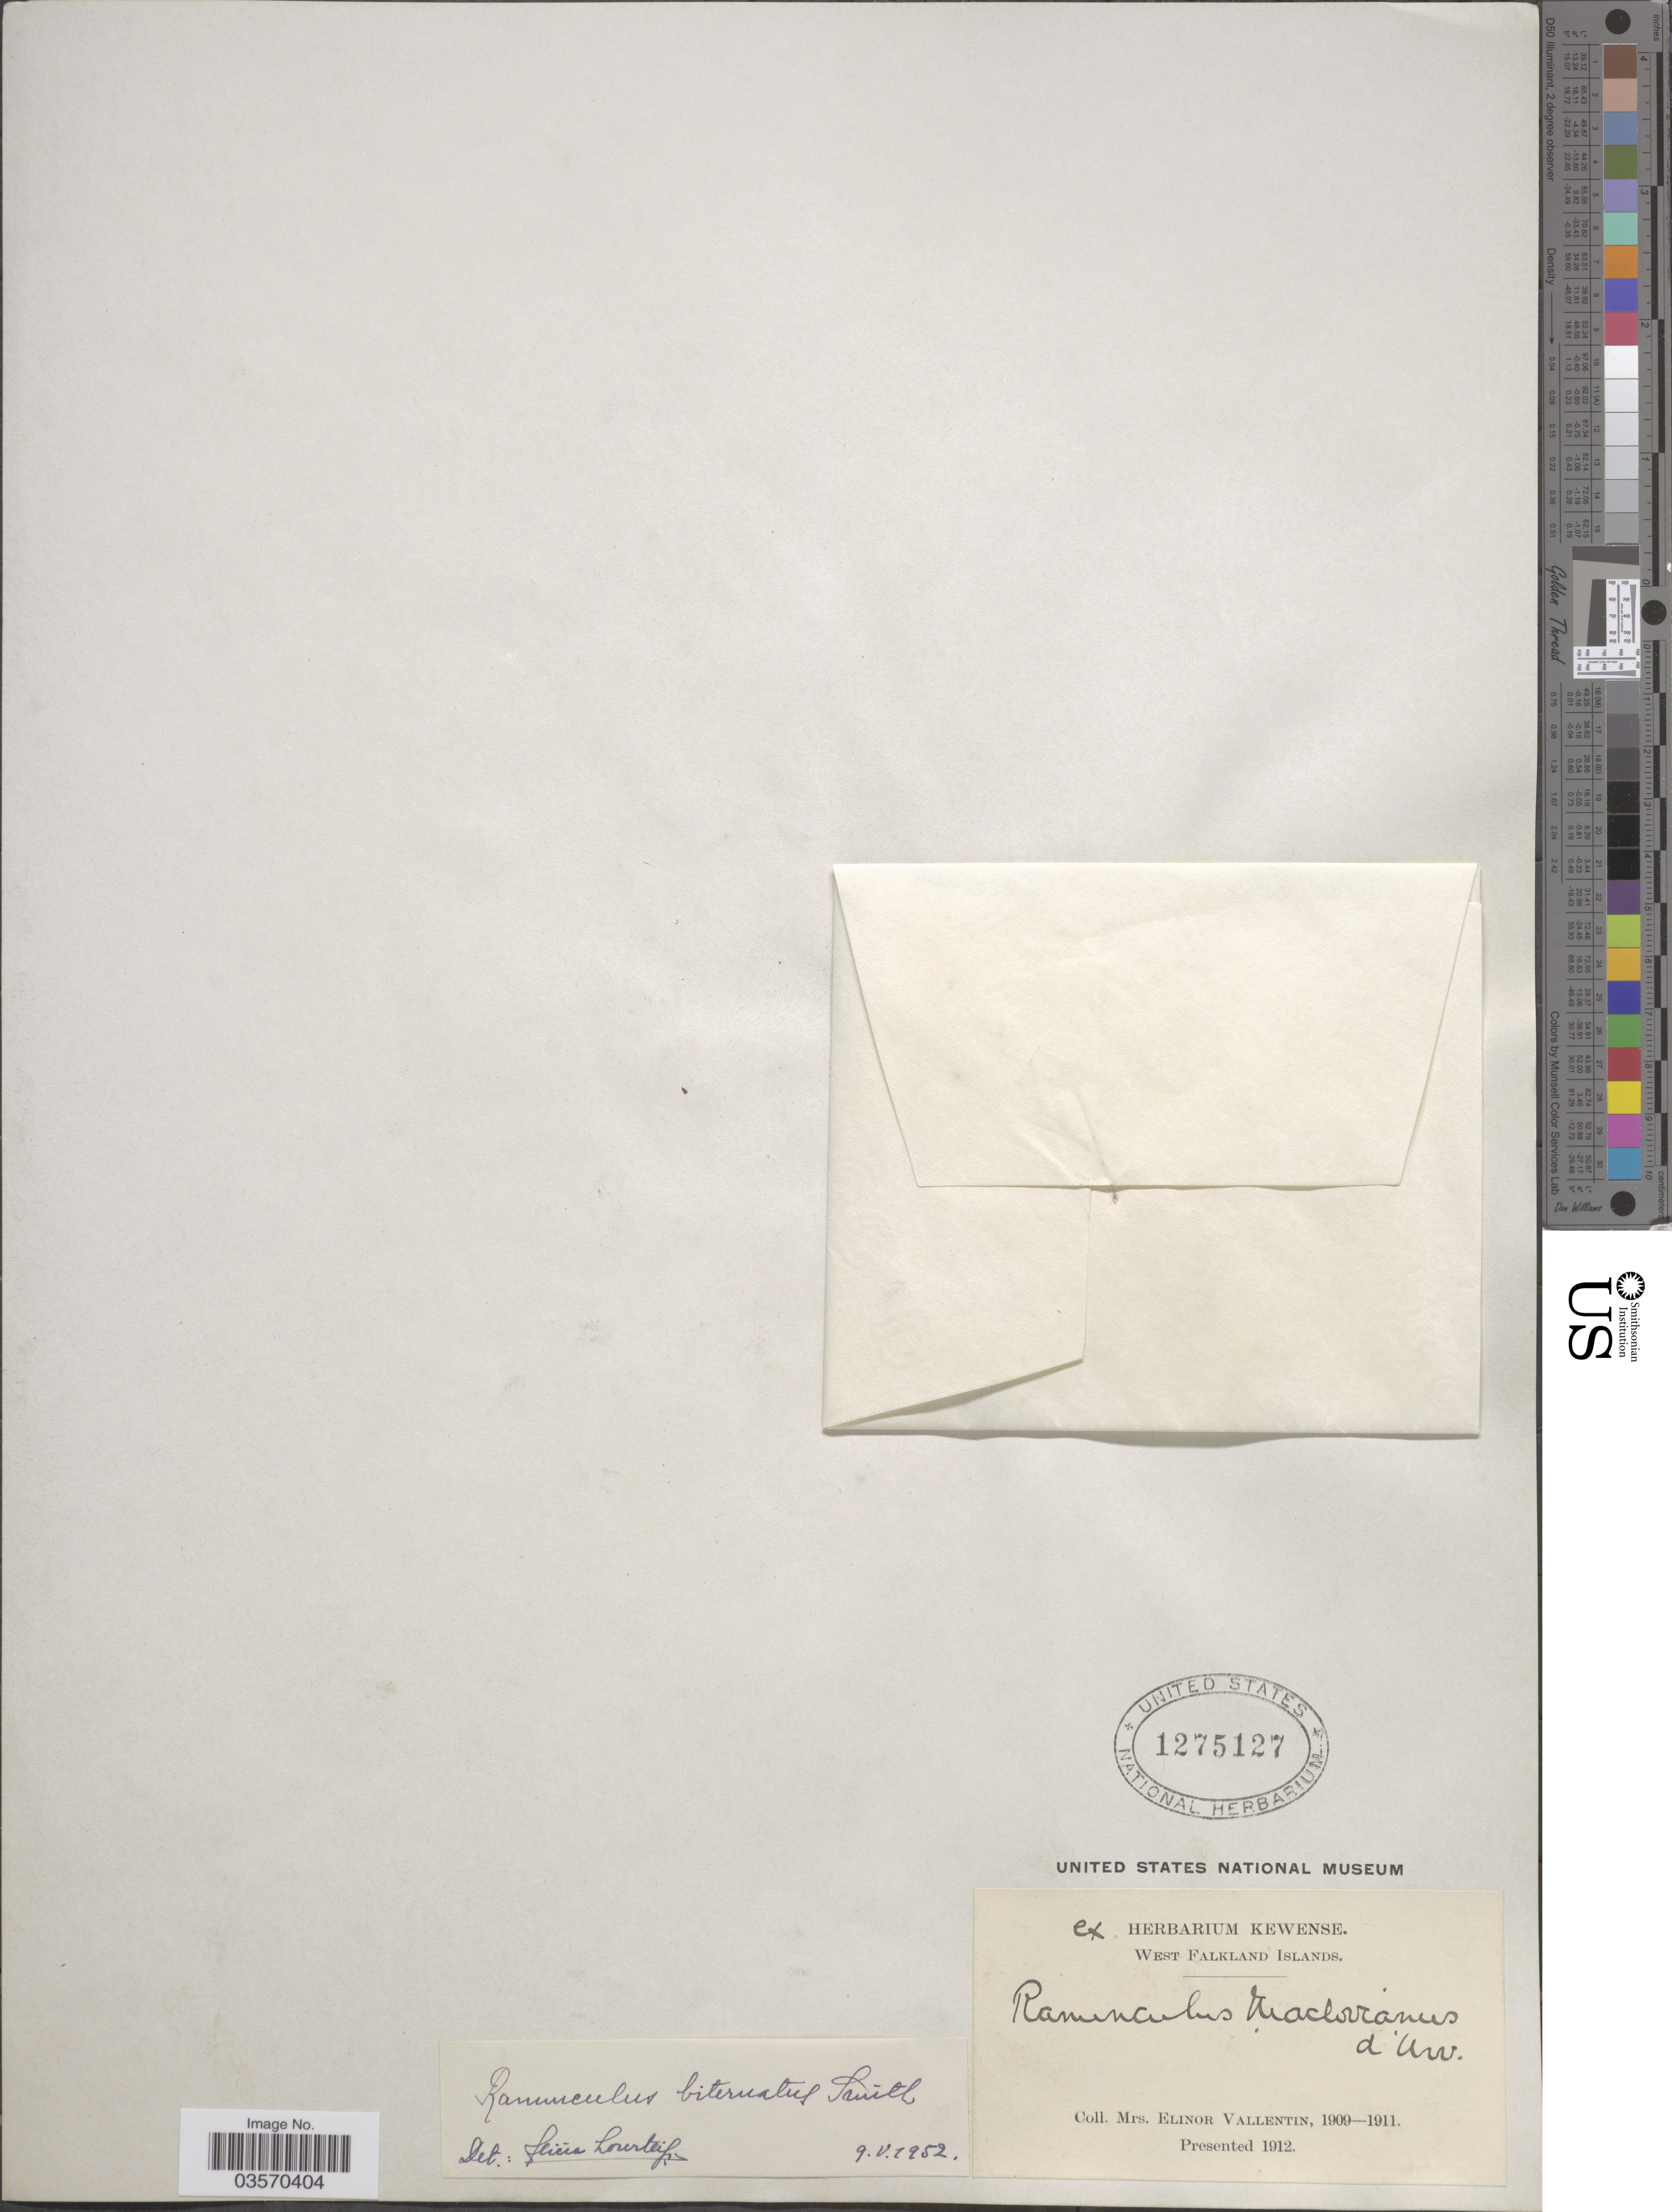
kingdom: Plantae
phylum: Tracheophyta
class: Magnoliopsida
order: Ranunculales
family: Ranunculaceae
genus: Ranunculus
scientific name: Ranunculus biternatus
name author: Sm.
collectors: E. Vallentin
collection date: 1909/1911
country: Falkland Islands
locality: West Falkland Islands.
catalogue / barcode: US 1275127